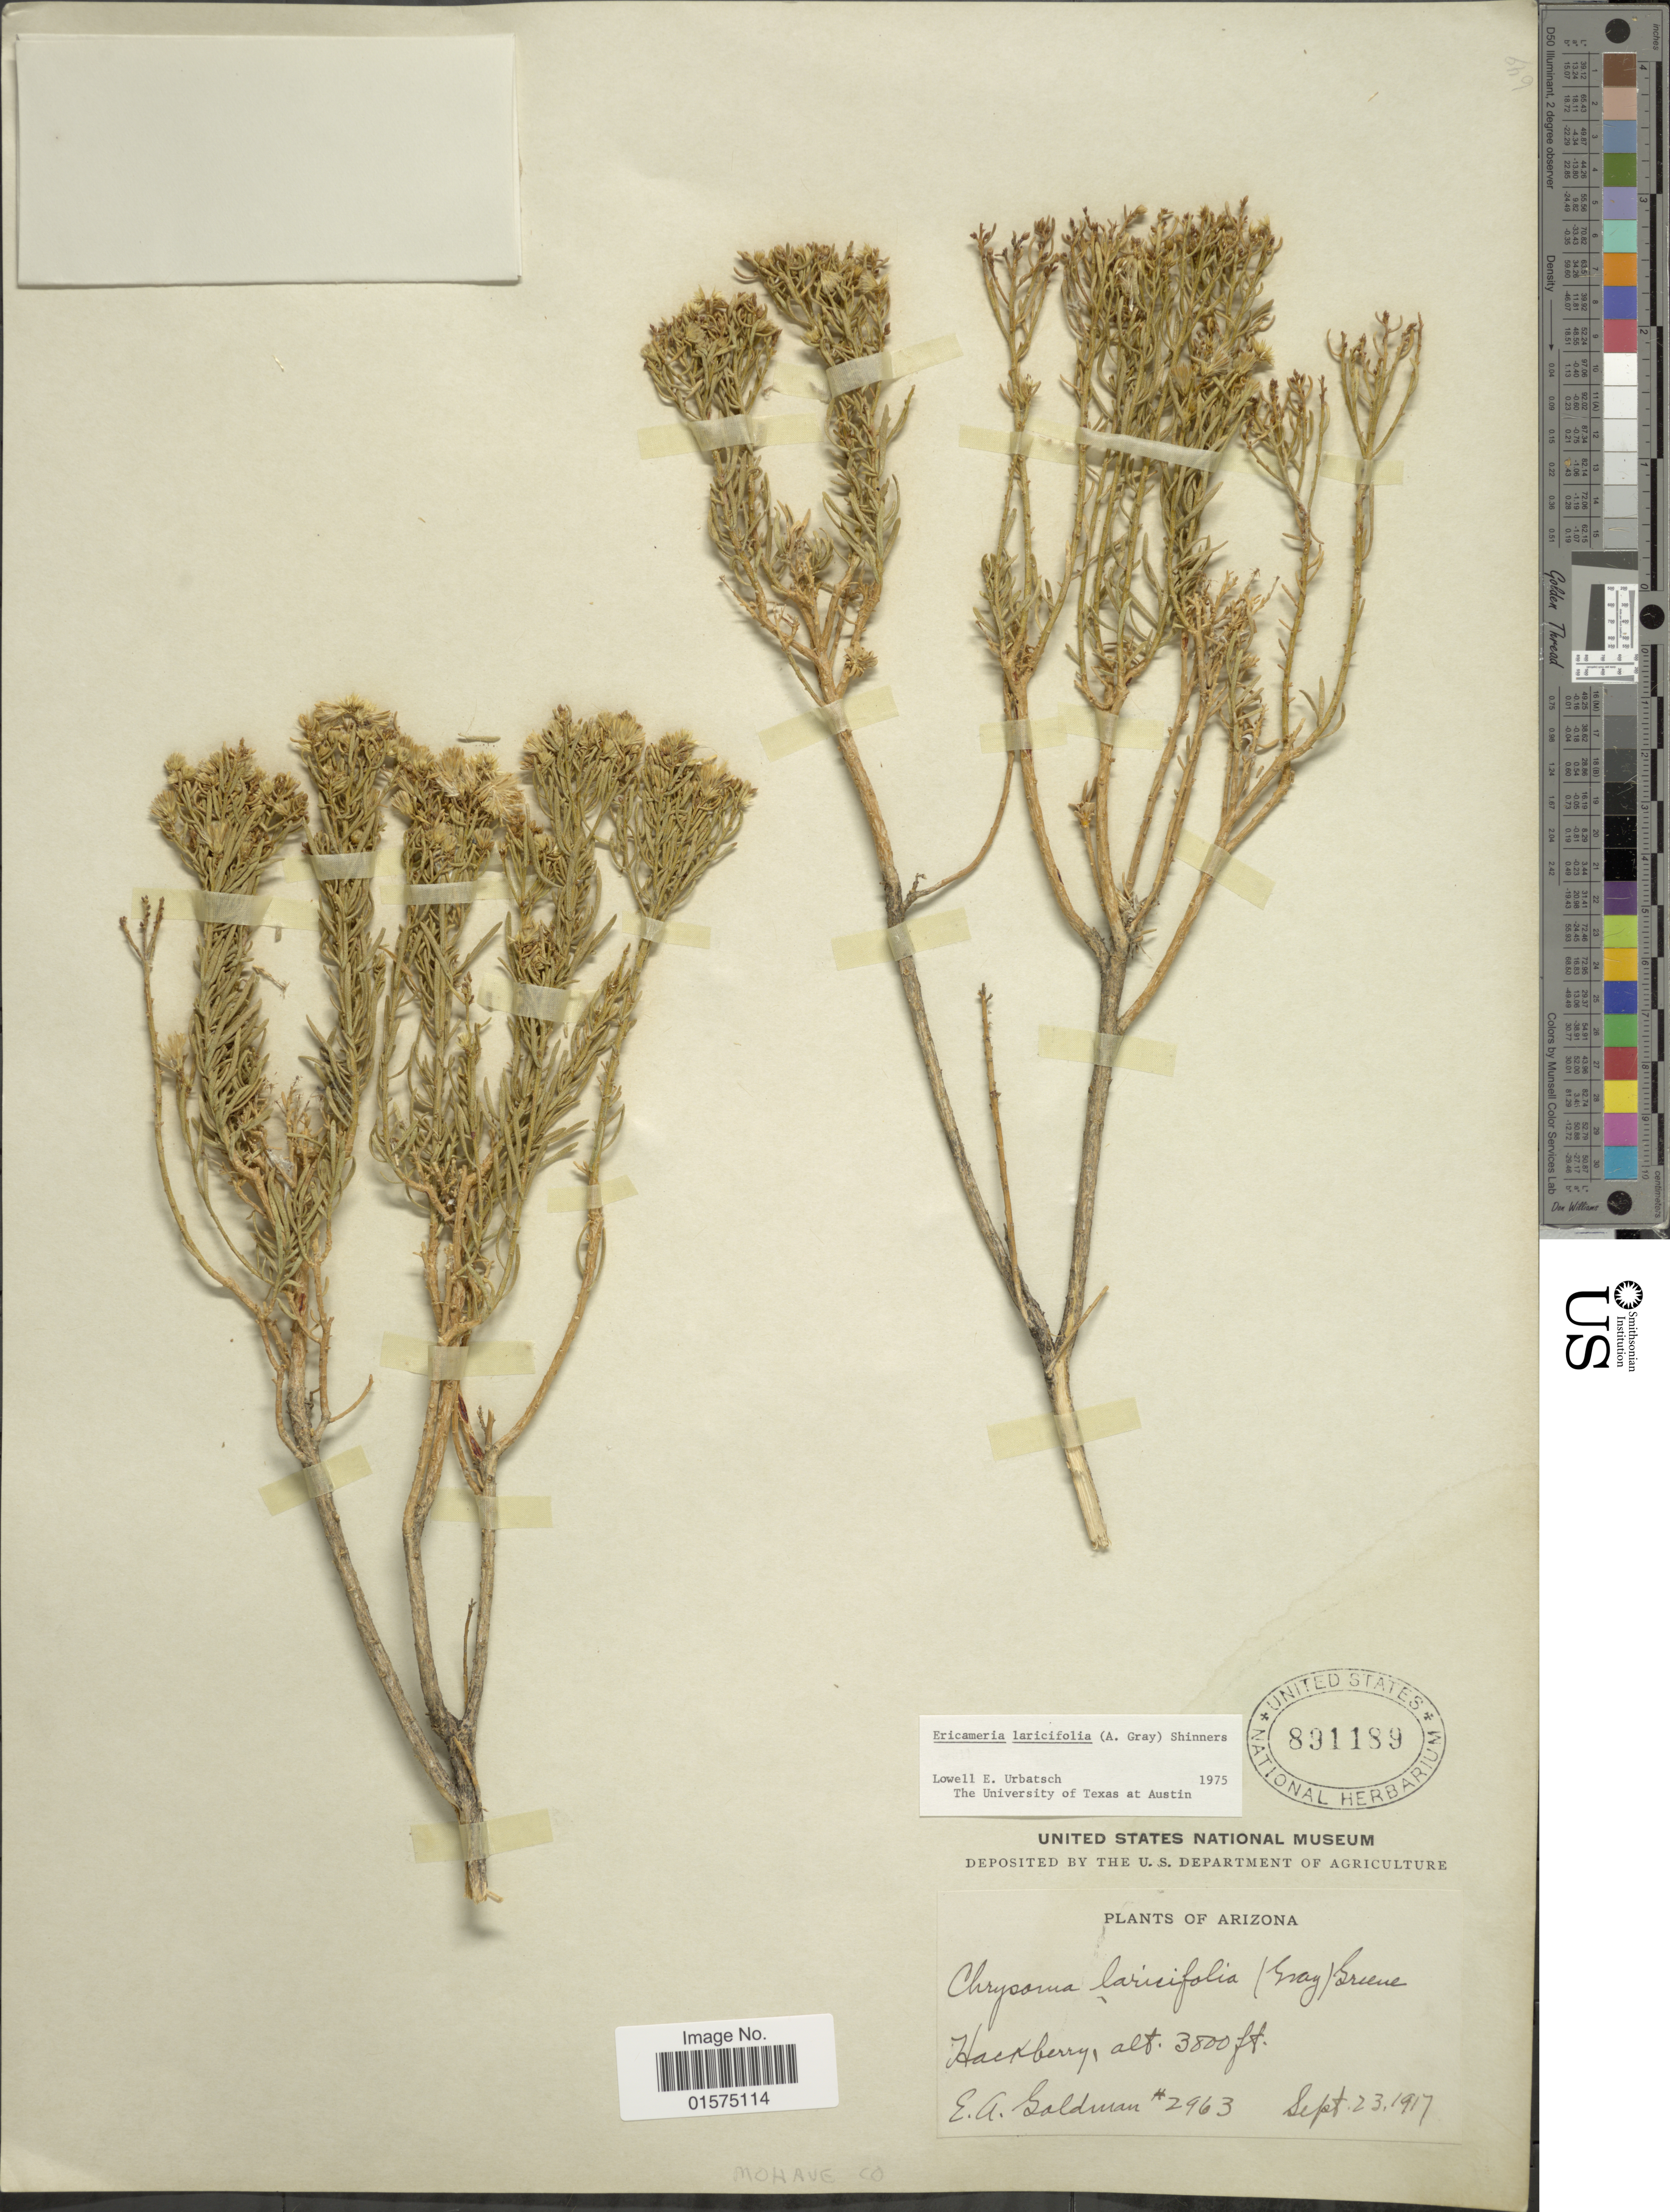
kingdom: Plantae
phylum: Tracheophyta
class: Magnoliopsida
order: Asterales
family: Asteraceae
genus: Ericameria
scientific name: Ericameria laricifolia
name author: (A. Gray) Shinners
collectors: E. A. Goldman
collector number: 2963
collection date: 1917-09-23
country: United States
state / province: Arizona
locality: Hackberry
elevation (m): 1158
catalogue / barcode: US 891189